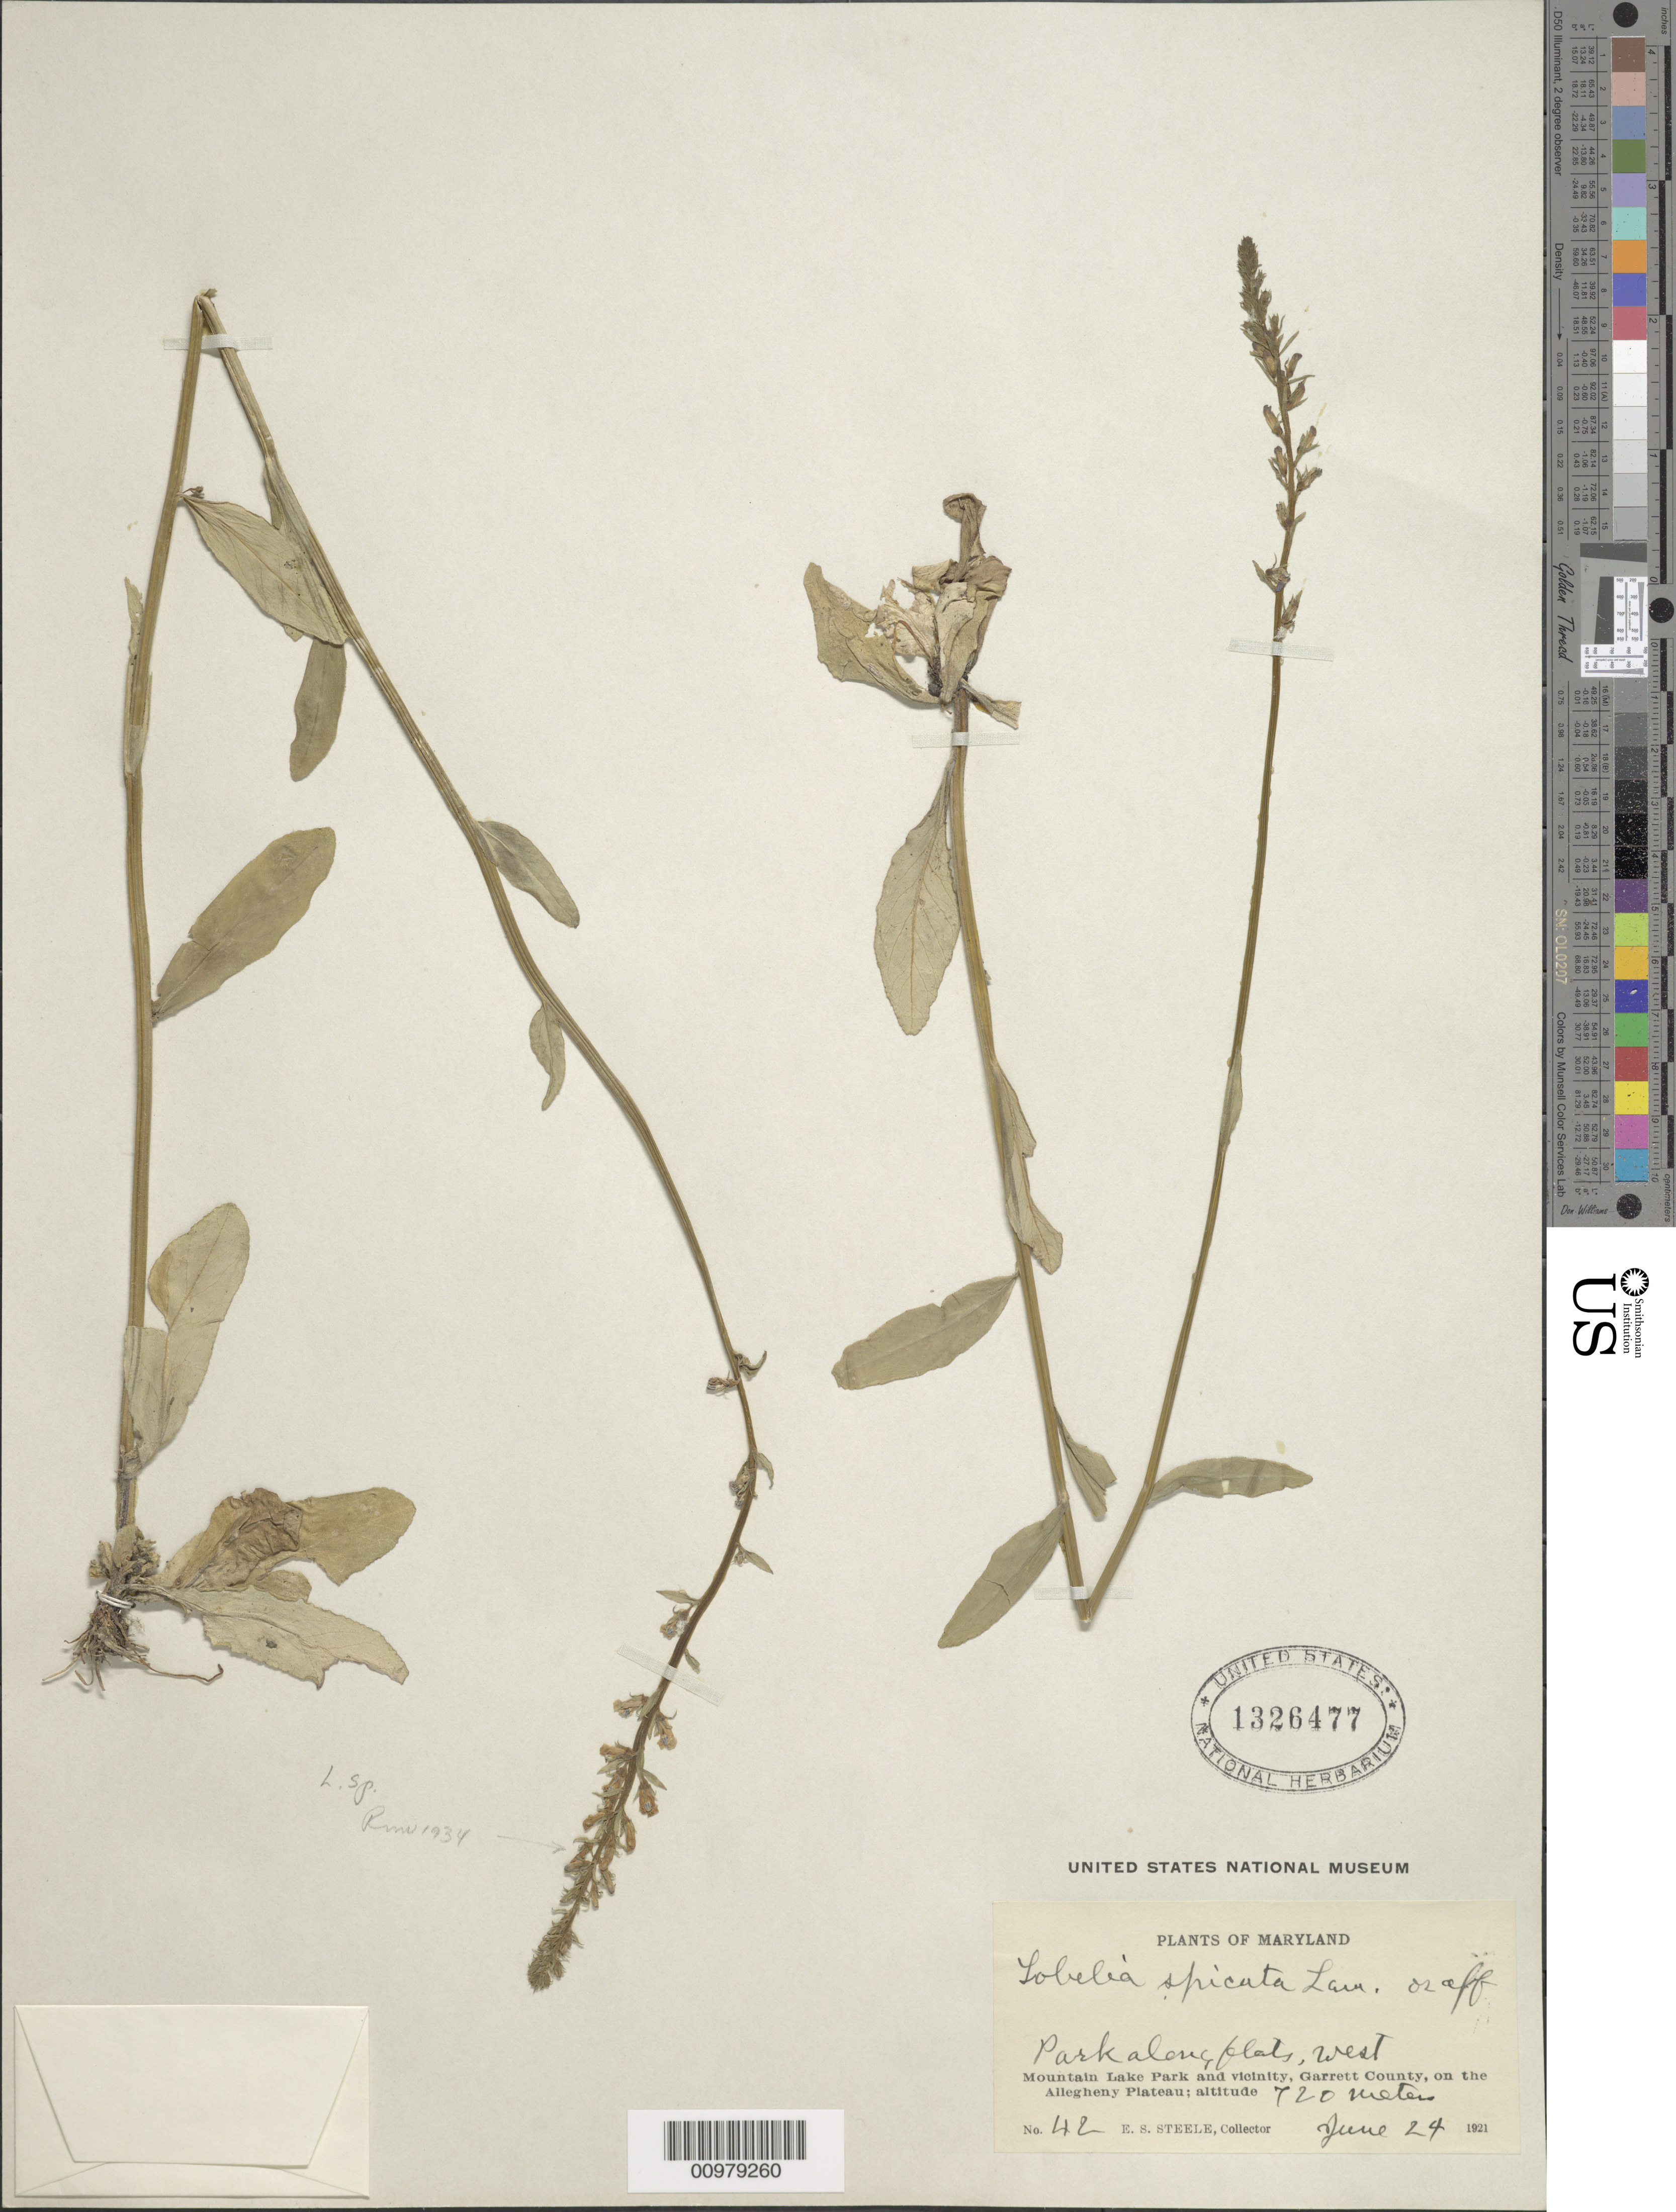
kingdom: Plantae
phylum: Tracheophyta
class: Magnoliopsida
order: Asterales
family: Campanulaceae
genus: Lobelia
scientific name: Lobelia spicata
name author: Lam.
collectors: E. Steele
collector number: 42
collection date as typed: June 24, 1921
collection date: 1921-06-24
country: United States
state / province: Maryland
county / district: Garrett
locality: Mountain Lake Park and vicinity, park along lake, west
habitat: along flats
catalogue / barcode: US 1326477